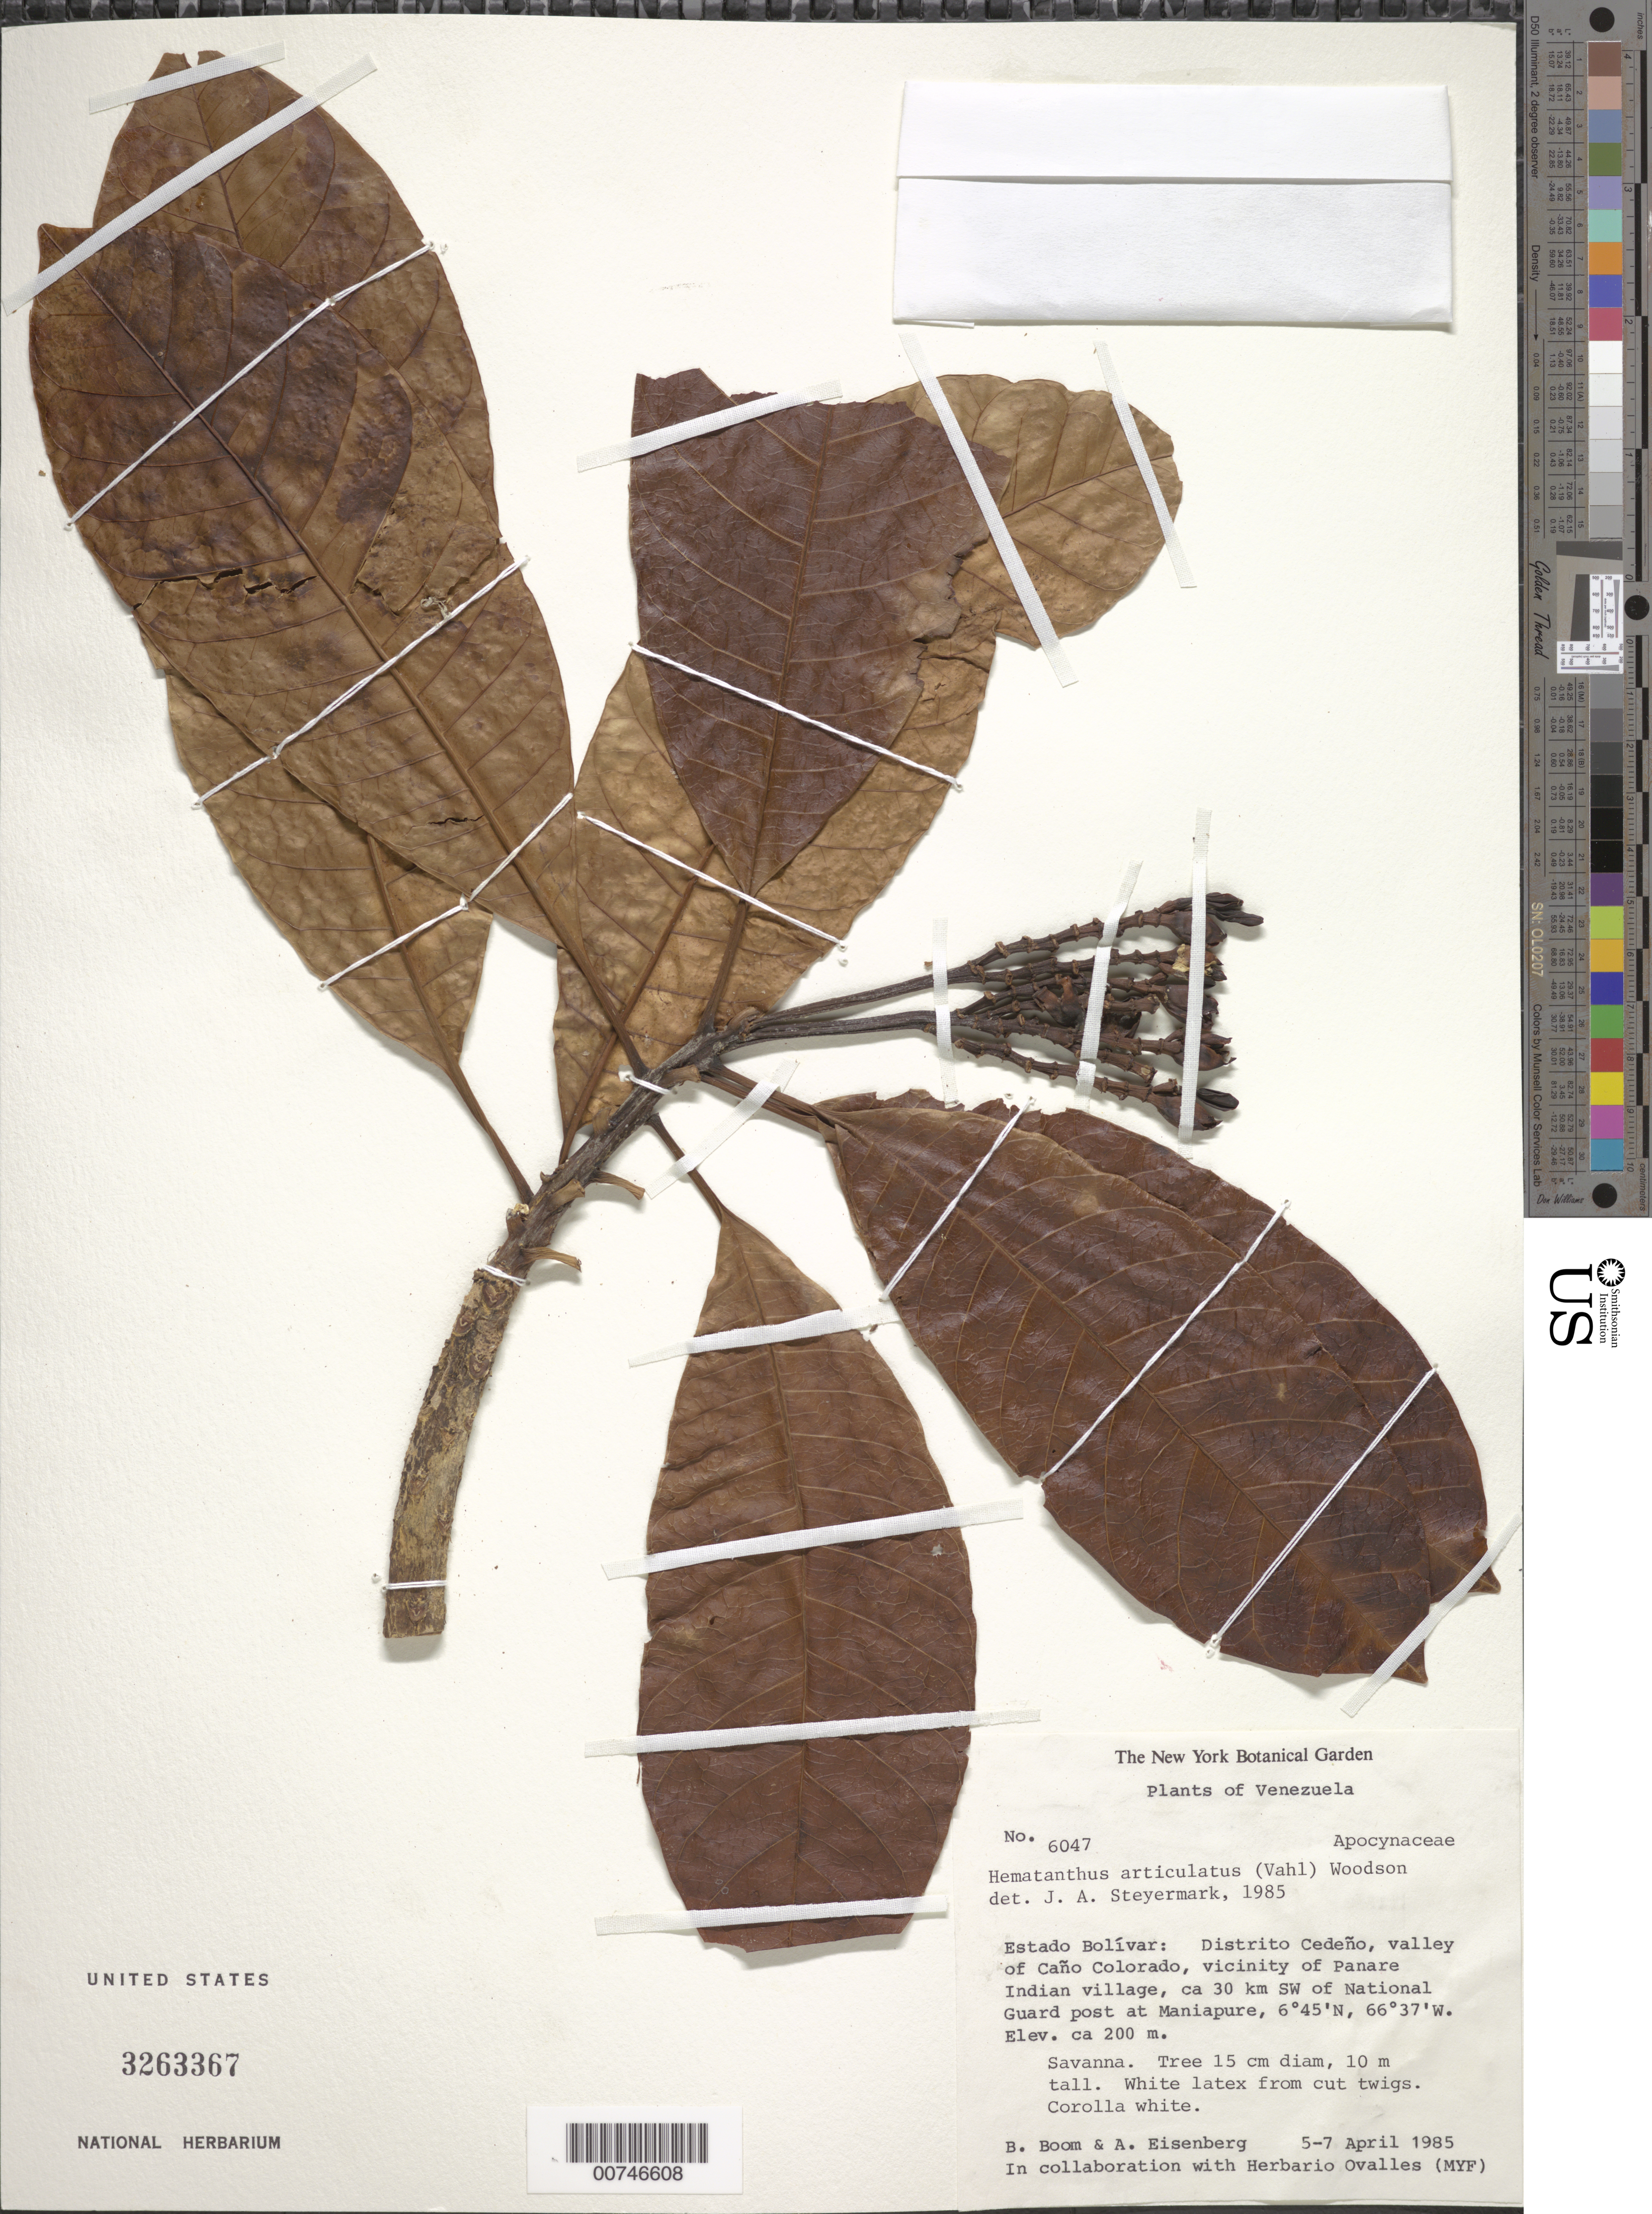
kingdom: Plantae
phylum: Tracheophyta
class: Magnoliopsida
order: Gentianales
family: Apocynaceae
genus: Himatanthus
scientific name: Himatanthus articulatus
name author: (Vahl) Woodson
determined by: Steyermark, Julian A., (VEN)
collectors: B. M. Boom & A. Eisenberg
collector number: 6047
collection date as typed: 5-Apr-85 to 7-Apr-85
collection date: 1985-04-05/1985-04-07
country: Venezuela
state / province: Bolívar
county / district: Cedeño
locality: Caño Colorado valley, Panare Indian village vic., ca 30 km SW of National Guard post at Maniapure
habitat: Savanna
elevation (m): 200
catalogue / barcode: US 3263367